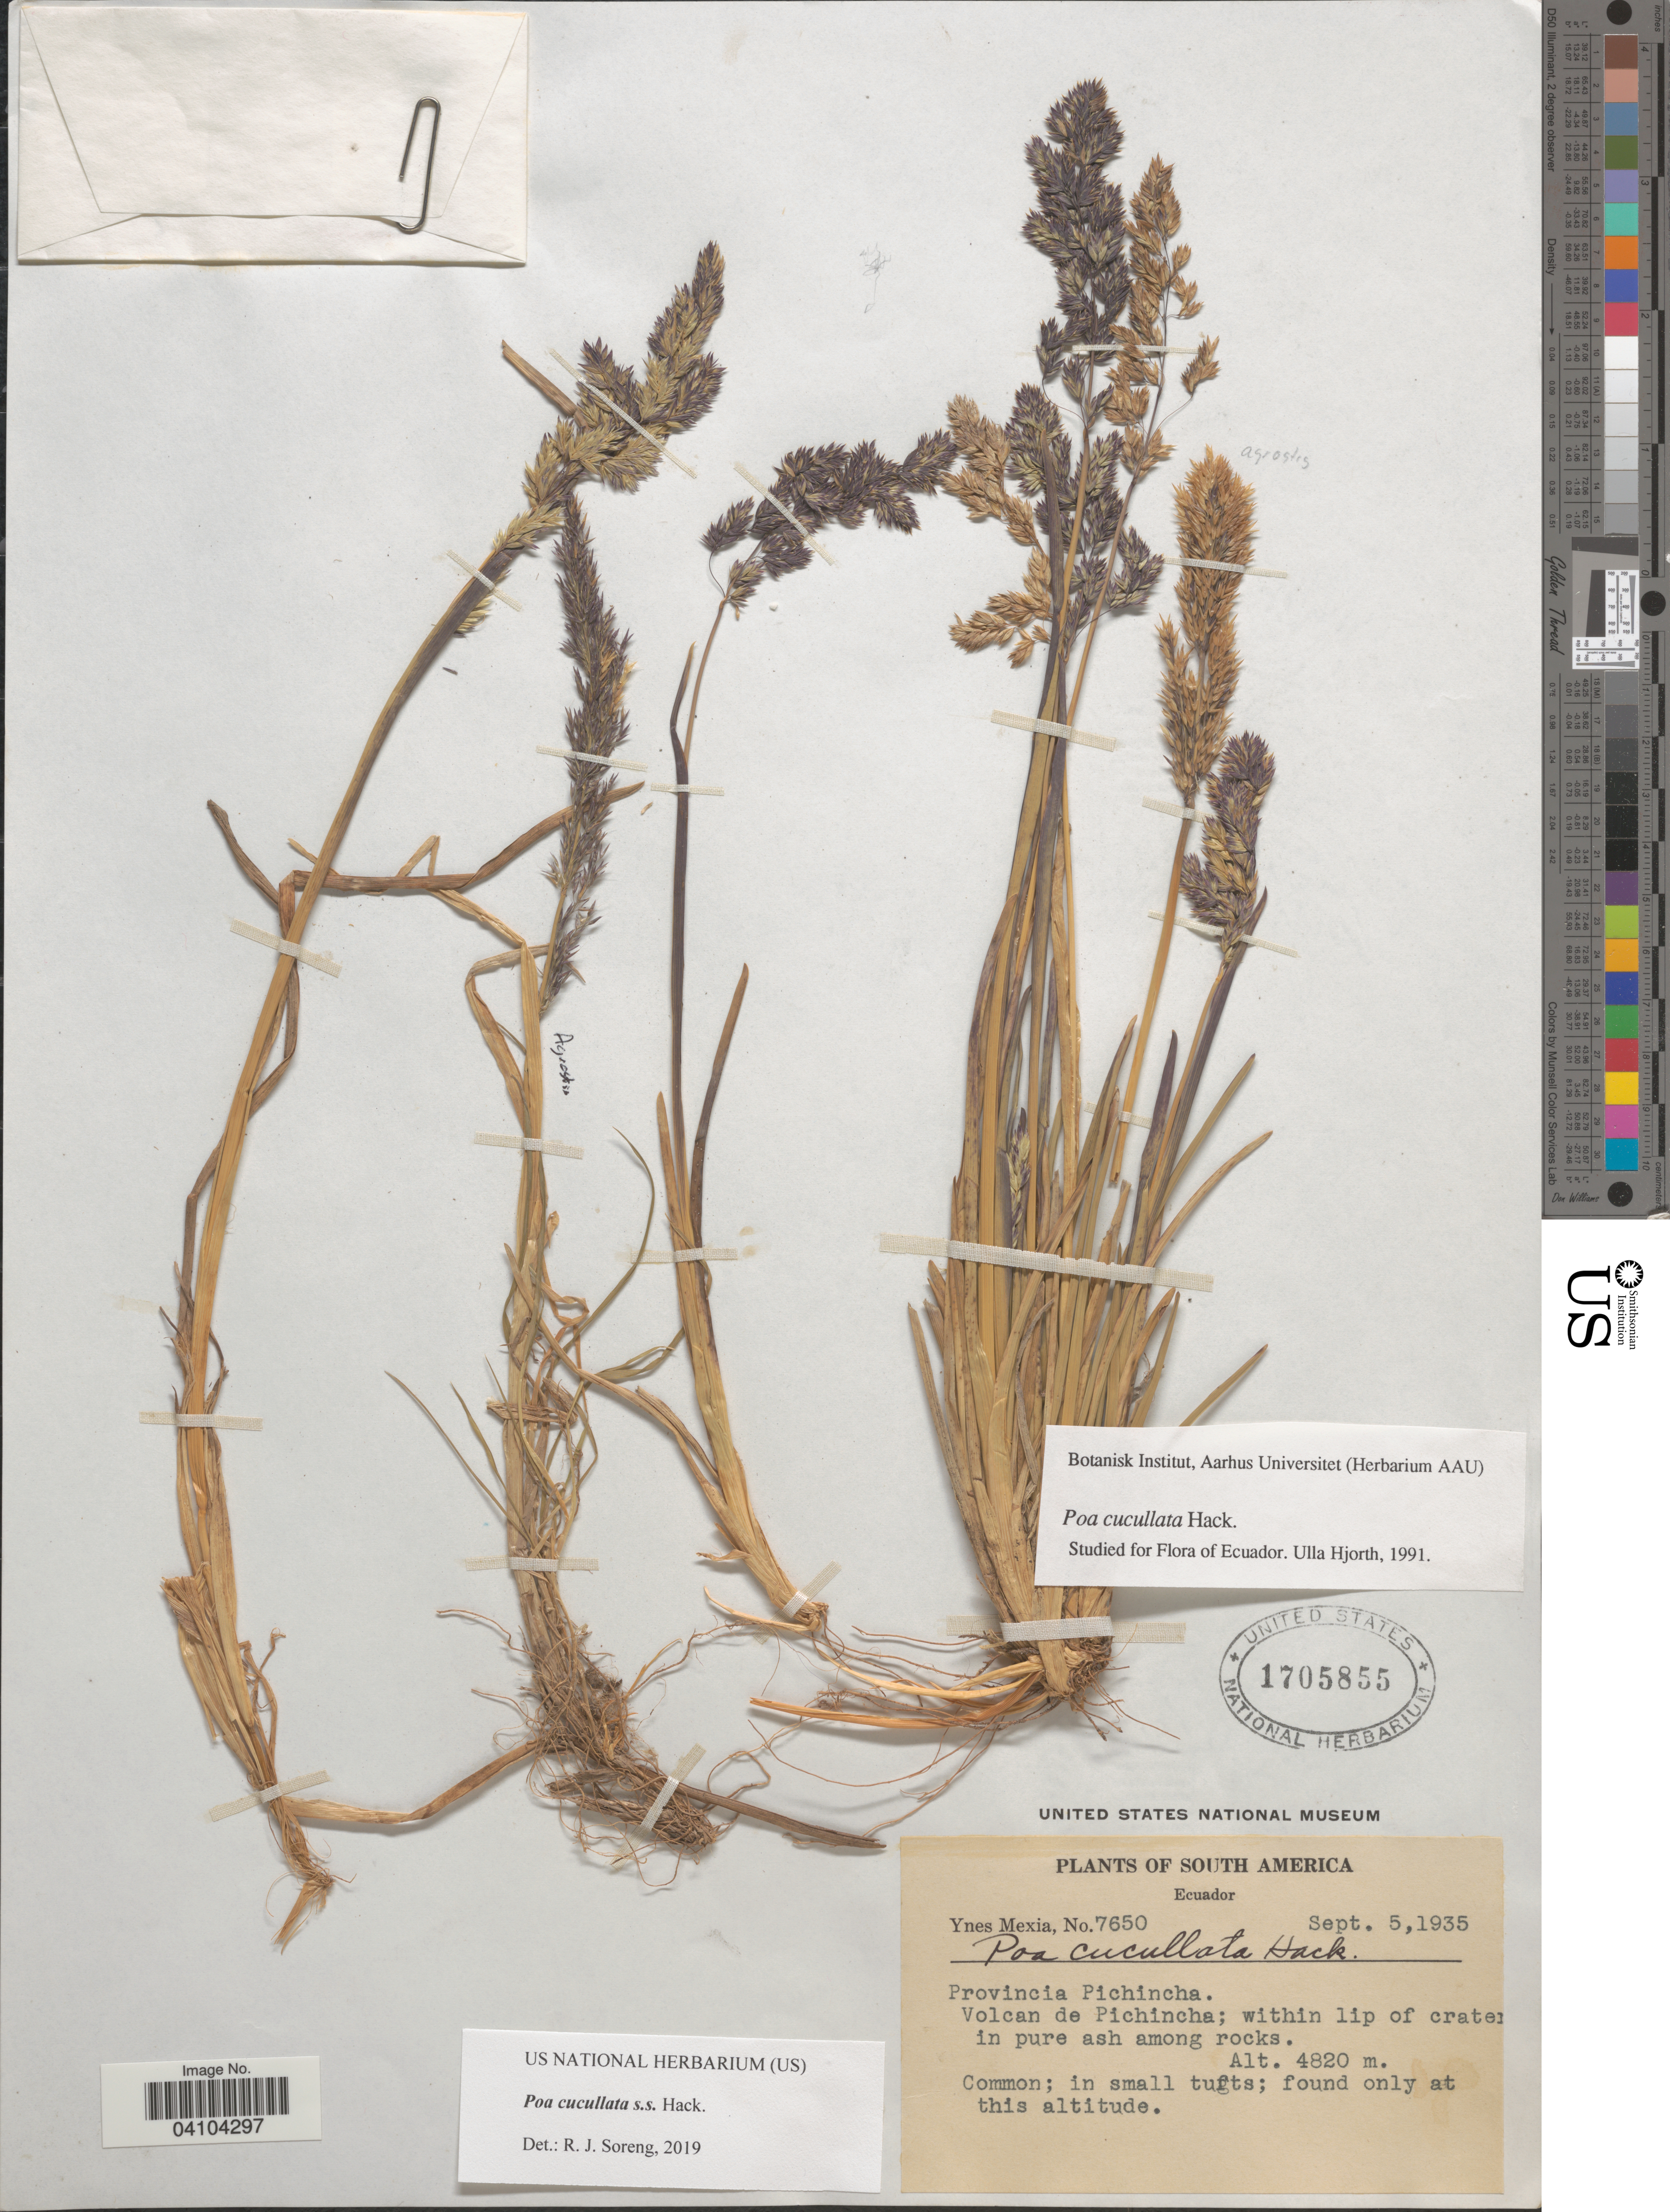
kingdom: Plantae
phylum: Tracheophyta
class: Liliopsida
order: Poales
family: Poaceae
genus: Poa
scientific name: Poa cucullata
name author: Hack.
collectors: Y. Mexia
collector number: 7650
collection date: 1935-09-05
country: Ecuador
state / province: Pichincha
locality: Volcan de Pichincha.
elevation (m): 4820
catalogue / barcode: US 1705855